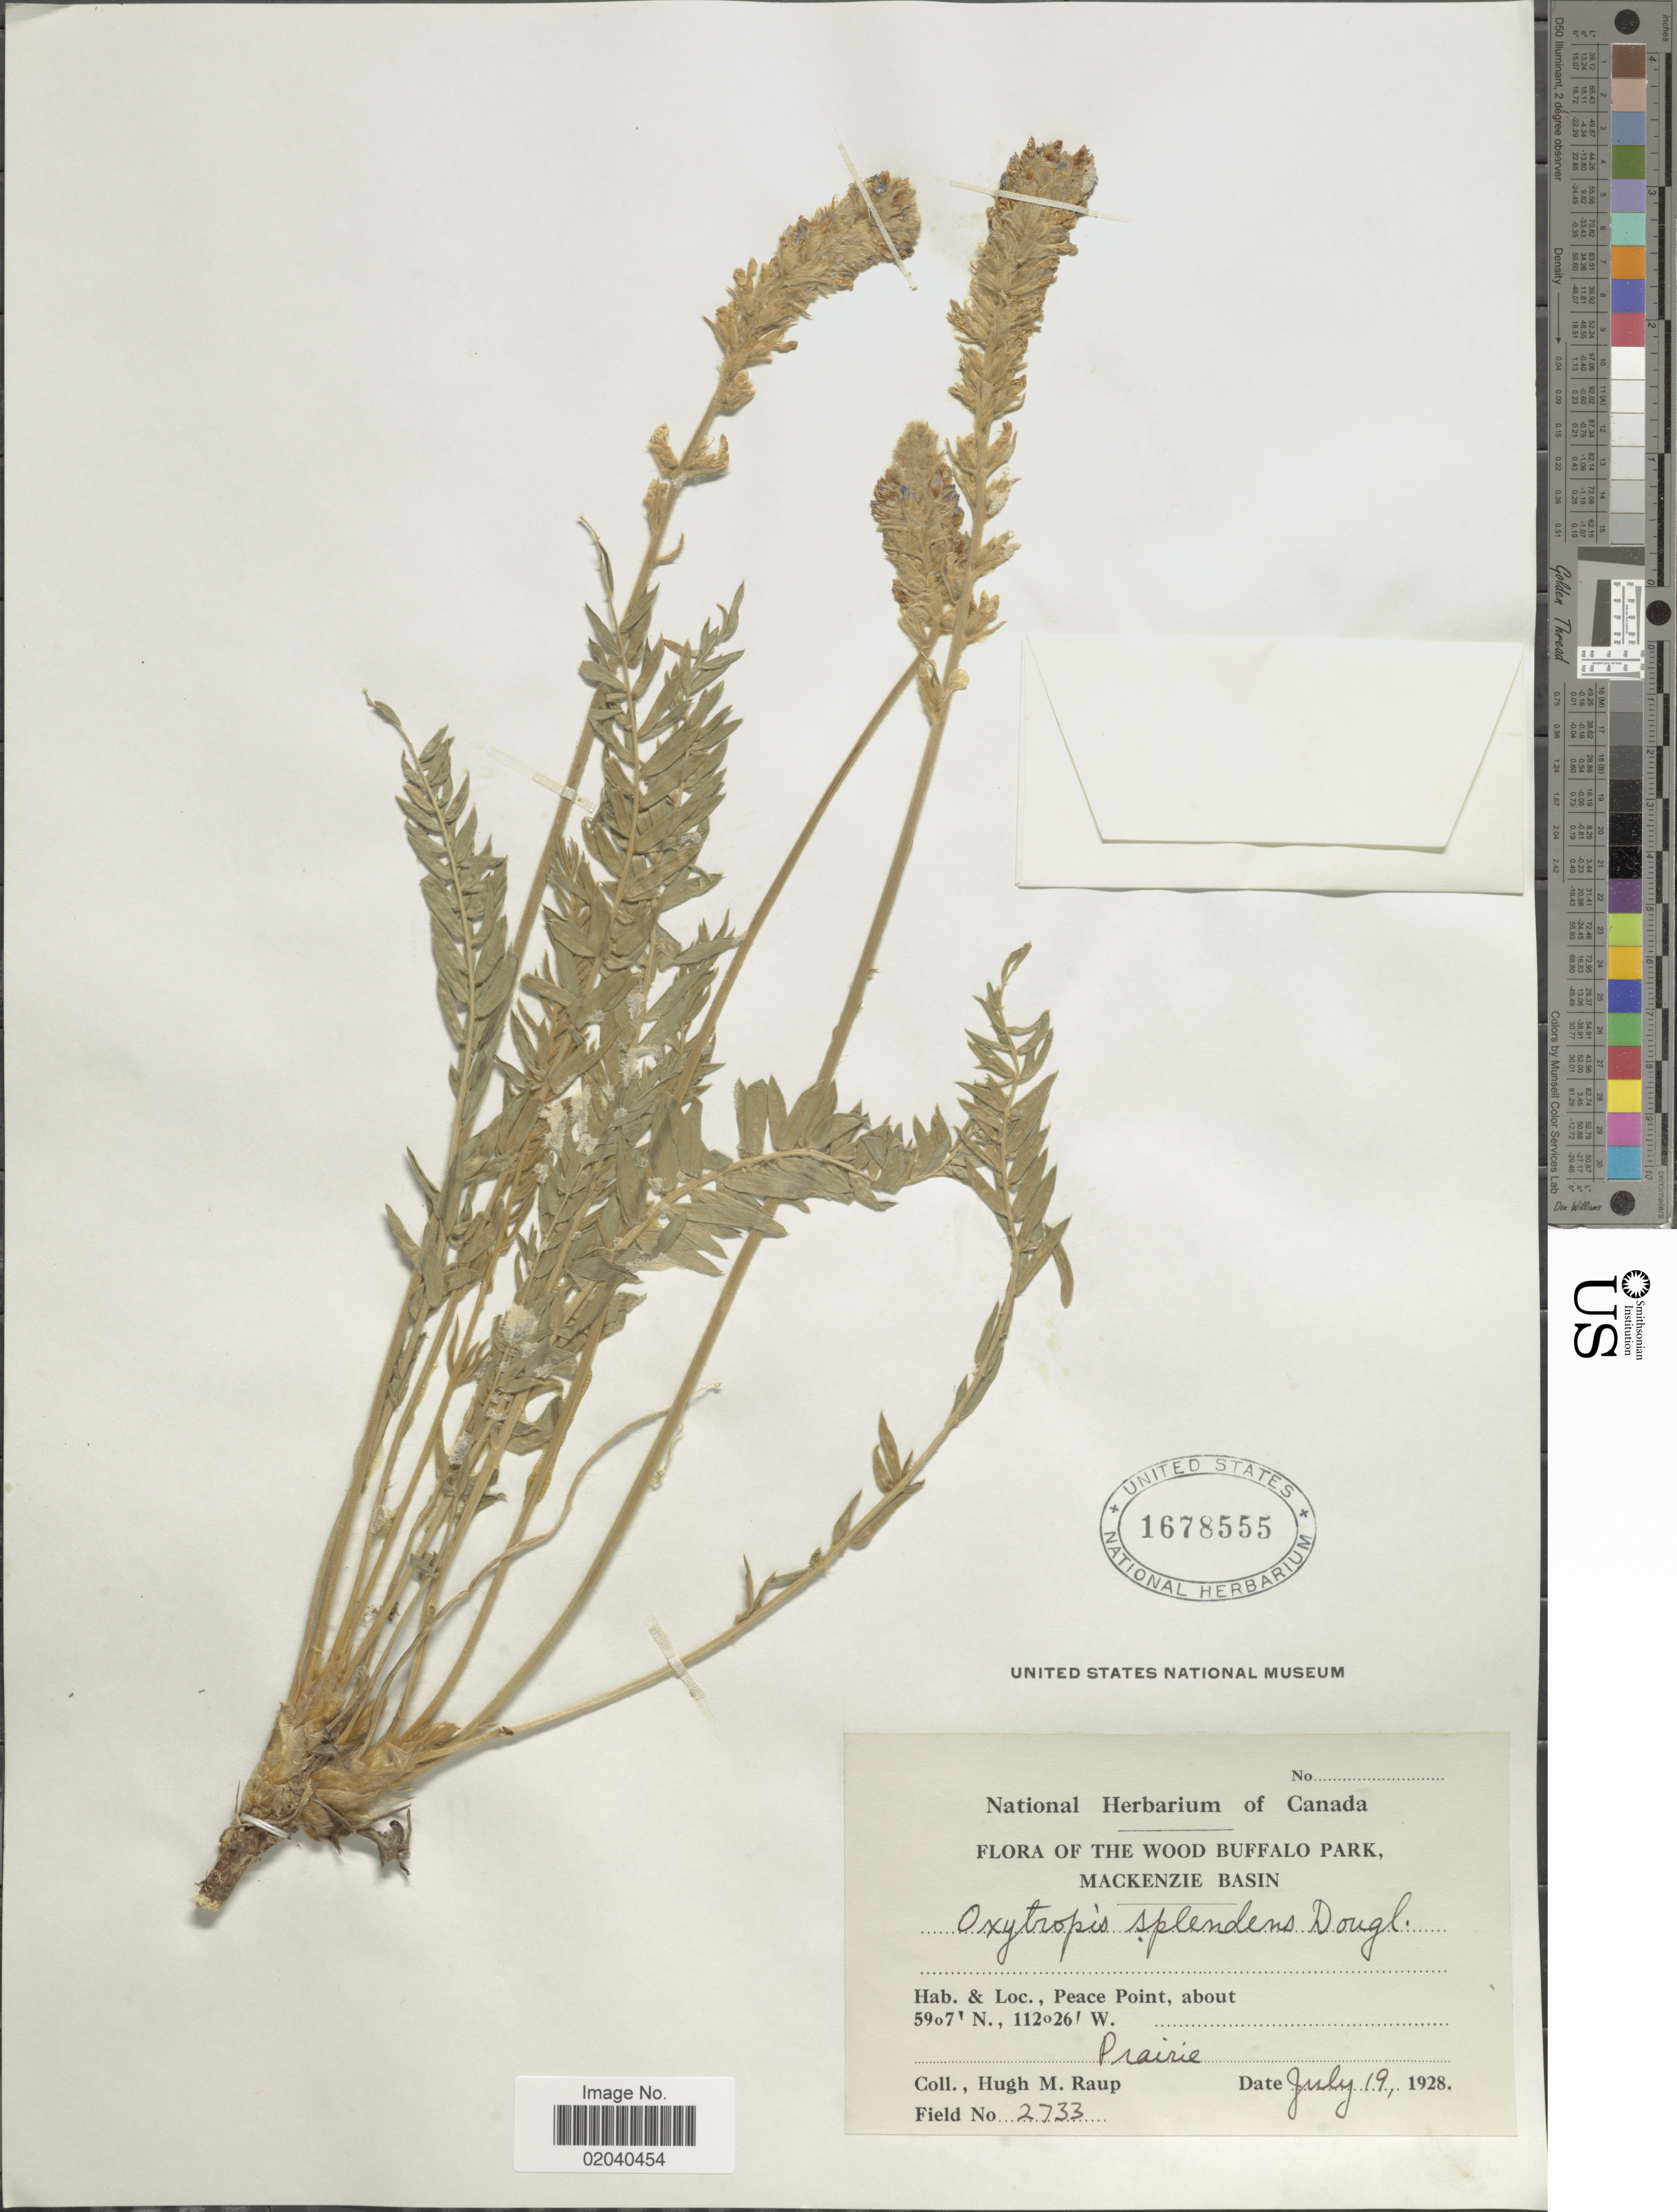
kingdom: Plantae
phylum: Tracheophyta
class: Magnoliopsida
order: Fabales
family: Fabaceae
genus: Oxytropis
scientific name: Oxytropis splendens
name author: Douglas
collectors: H. Raup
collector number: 2733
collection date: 1928-07-19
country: Canada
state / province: Alberta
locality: Wood Buffalo Park, Mackenzie Basin. Peace Point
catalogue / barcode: US 1678555